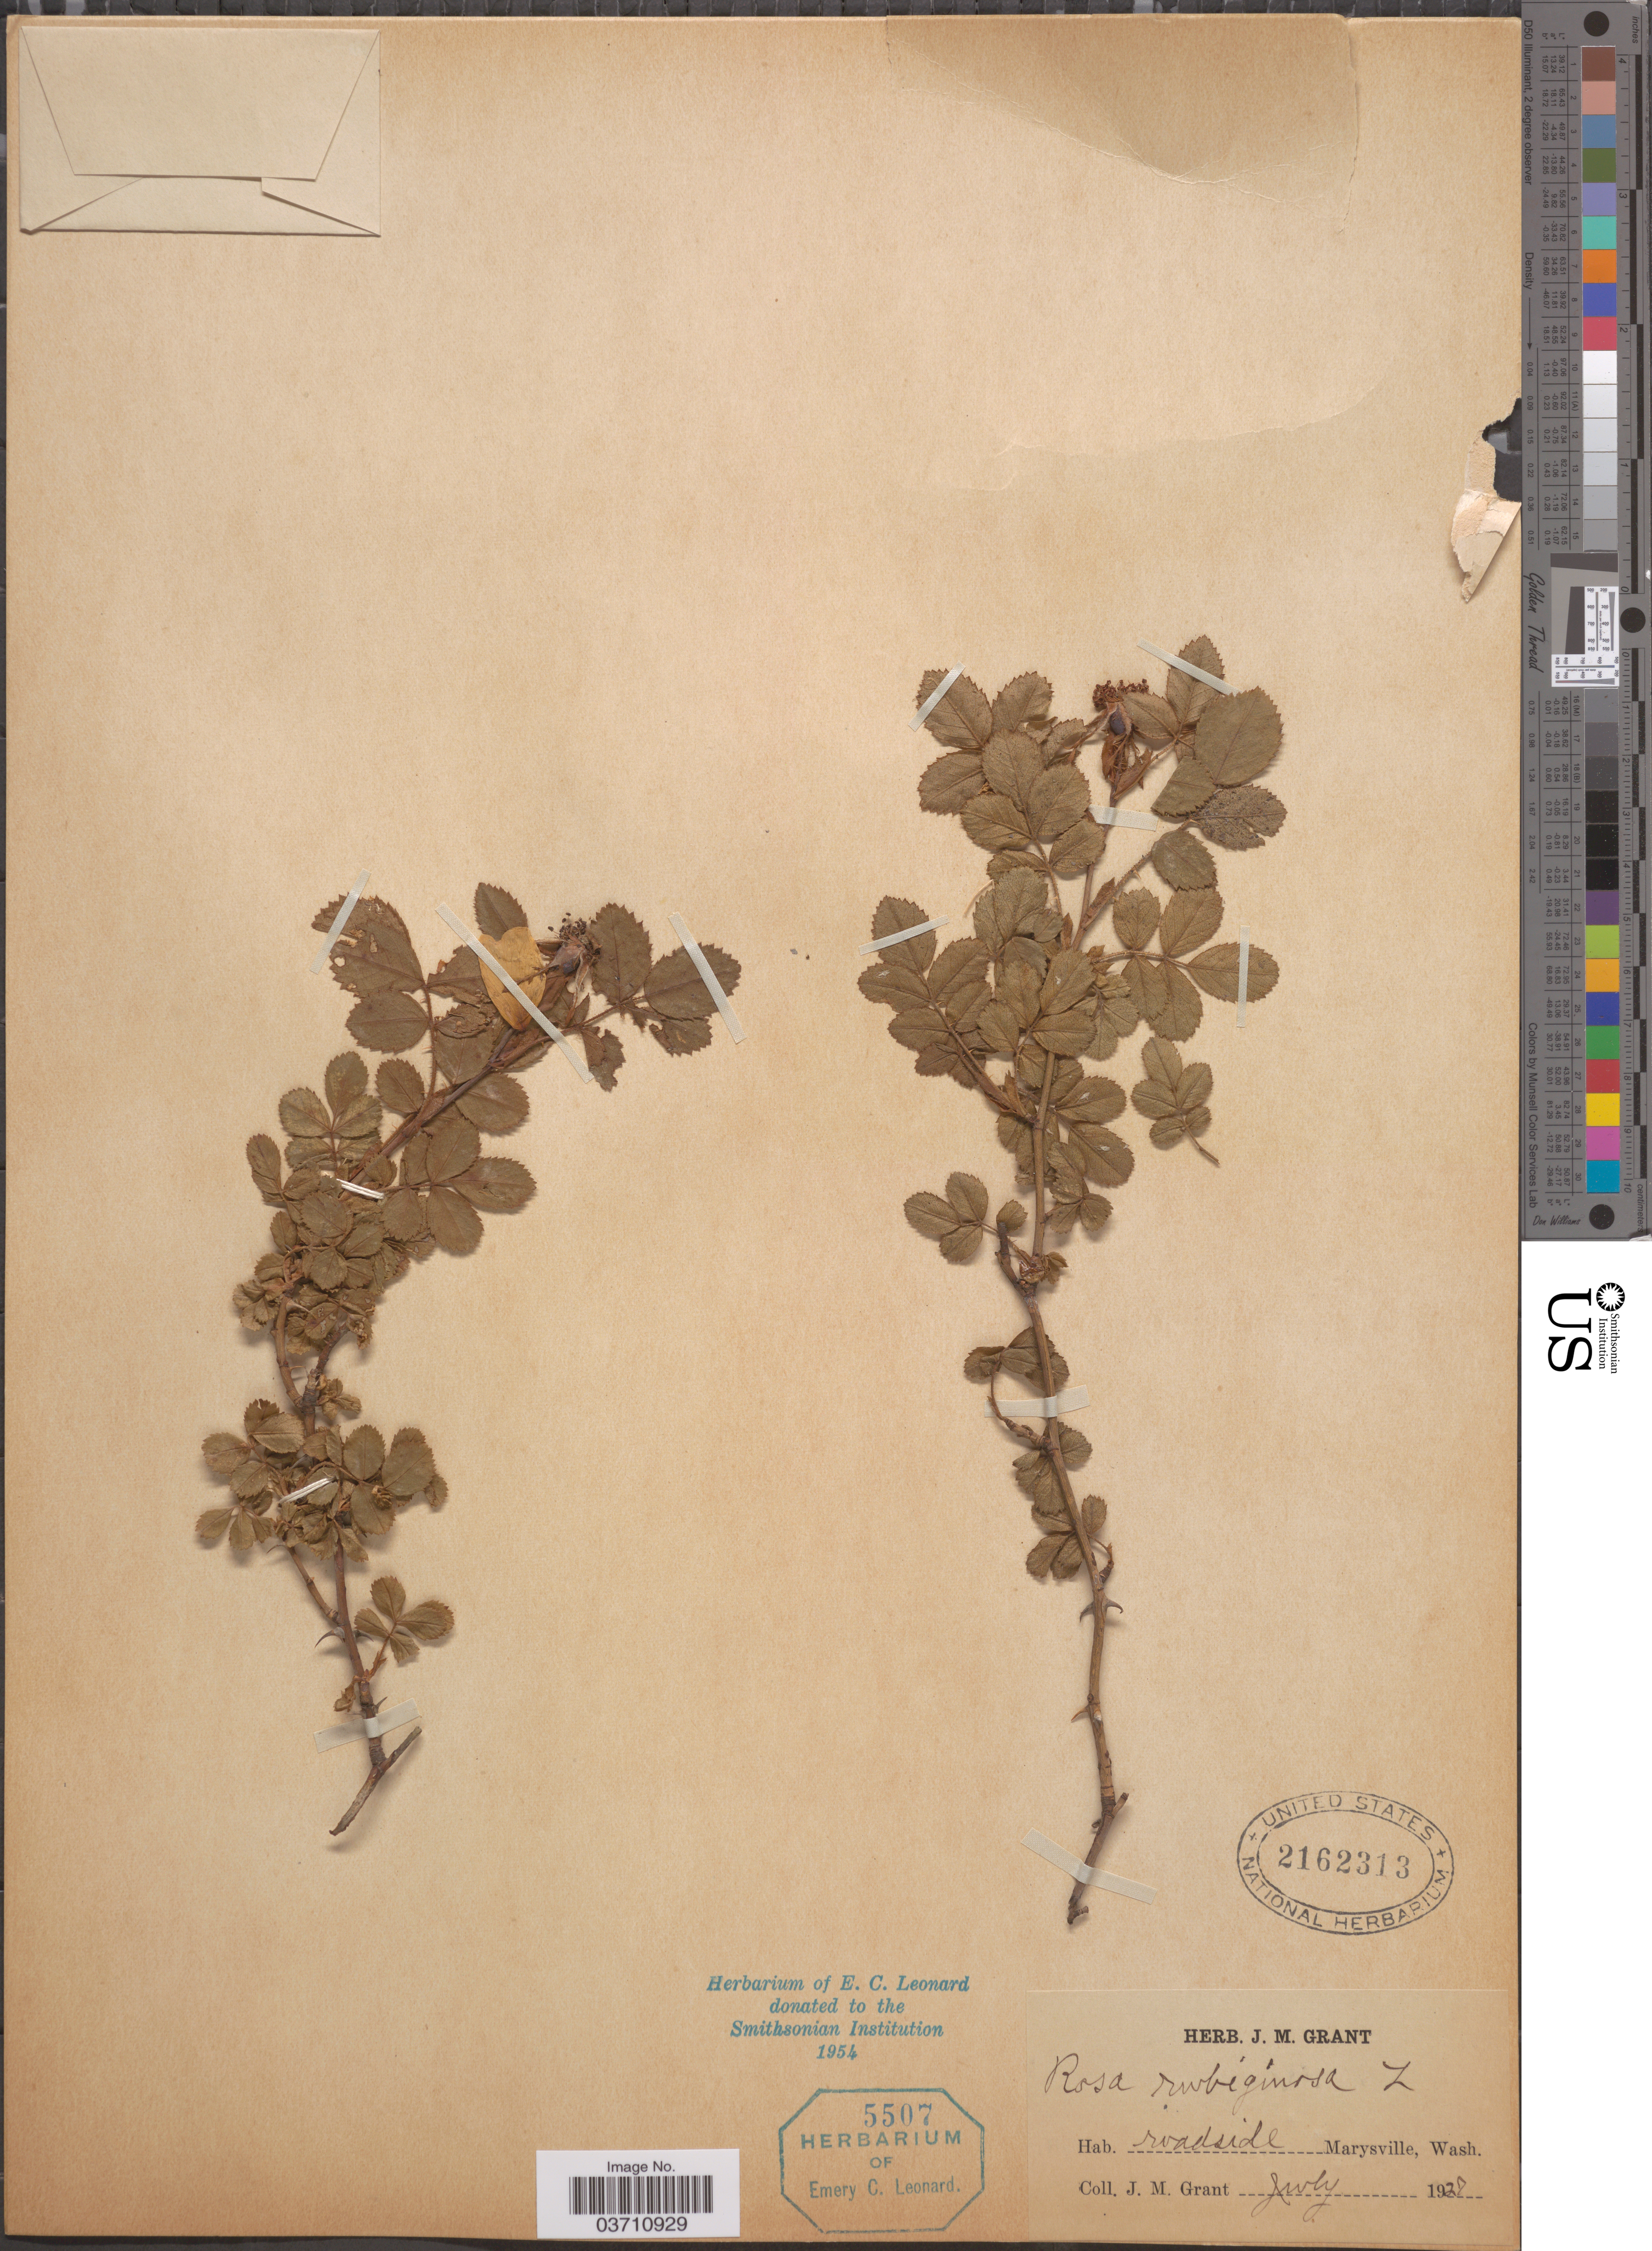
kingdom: Plantae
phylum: Tracheophyta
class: Magnoliopsida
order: Rosales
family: Rosaceae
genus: Rosa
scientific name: Rosa eglanteria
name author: L.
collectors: J. M. Grant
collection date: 1927-07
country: United States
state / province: Washington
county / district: Snohomish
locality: Roadside Marysville.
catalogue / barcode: US 2162313